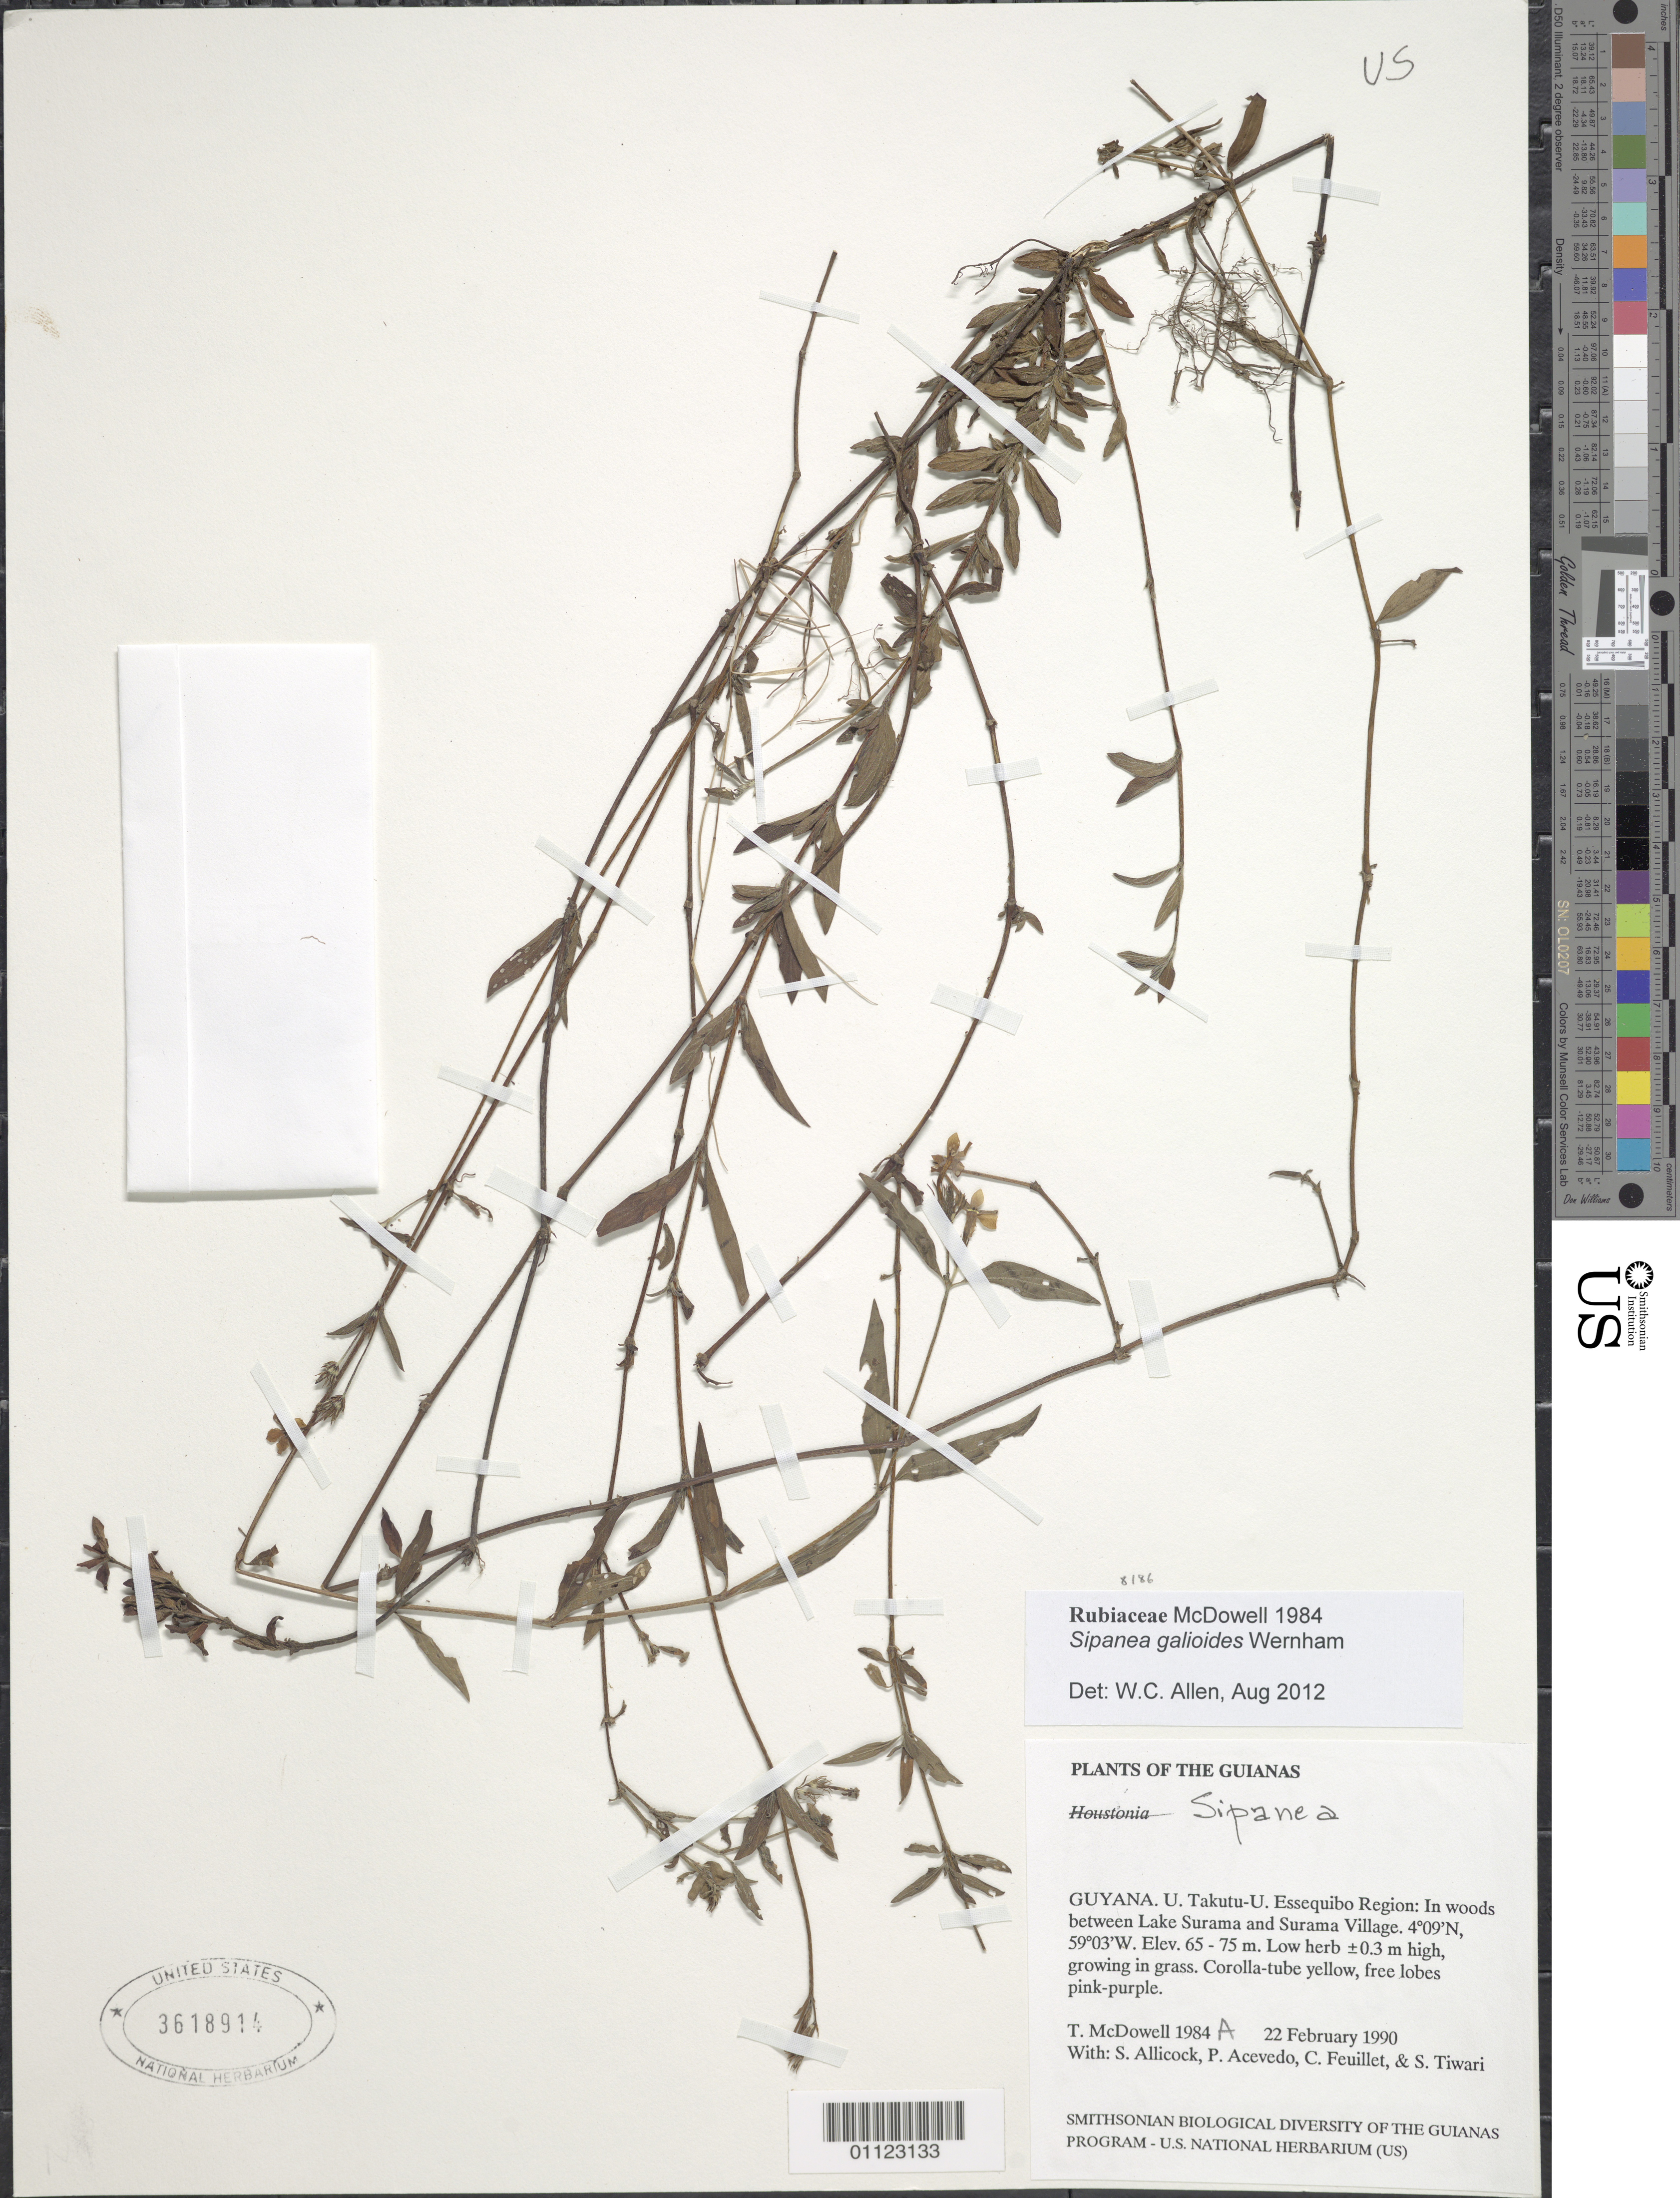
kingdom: Plantae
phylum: Tracheophyta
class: Magnoliopsida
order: Gentianales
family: Rubiaceae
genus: Sipanea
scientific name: Sipanea galioides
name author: Wernham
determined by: Allen, W. C., (UNITED STATES)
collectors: T. McDowell, S. Allicock, P. Acevedo-Rodr., C. Feuillet & S. Tiwari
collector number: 1984 A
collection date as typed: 22 February 1990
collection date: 1990-02-22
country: Guyana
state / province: U. Takutu-U. Essequibo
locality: Between Lake Surama and Surama Village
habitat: Woods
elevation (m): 65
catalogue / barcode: US 3618914